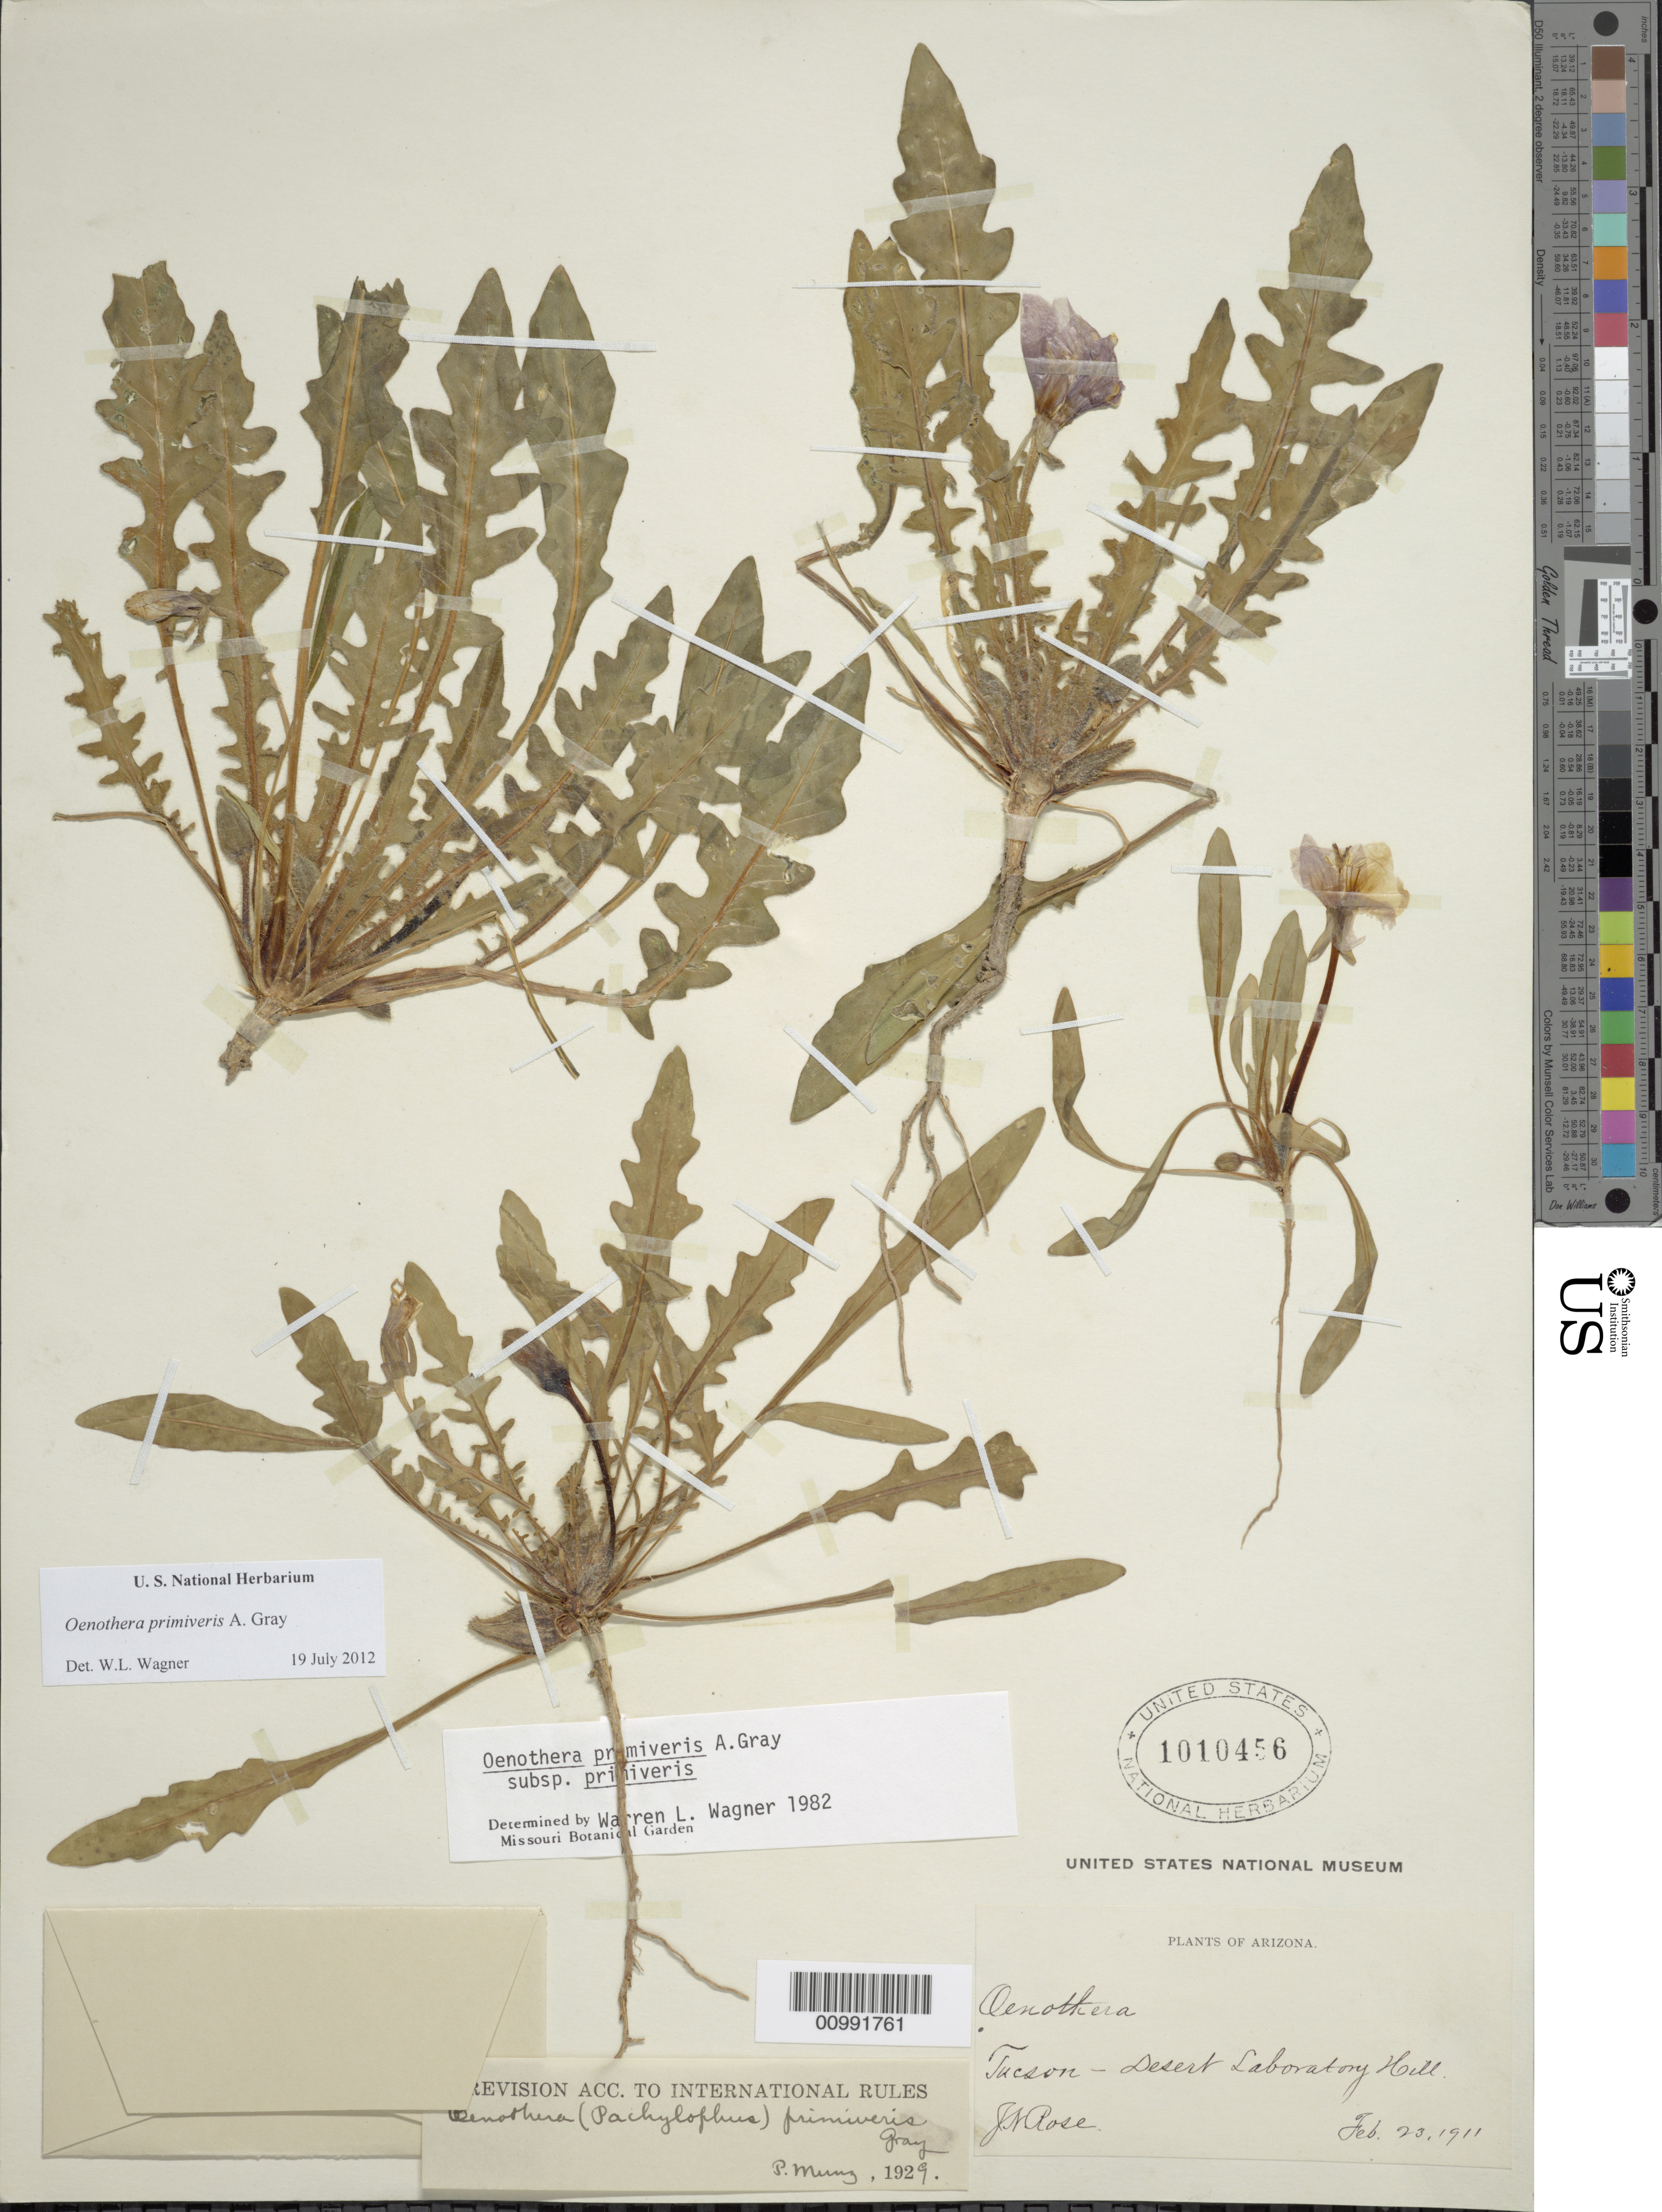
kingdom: Plantae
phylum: Tracheophyta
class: Magnoliopsida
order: Myrtales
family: Onagraceae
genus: Oenothera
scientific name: Oenothera primiveris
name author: A. Gray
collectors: J. N. Rose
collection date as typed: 23 Feb 1911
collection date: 1911-02-23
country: United States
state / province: Arizona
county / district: Pima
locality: Tucson, Desert Laboratory Hill.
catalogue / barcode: US 1010456